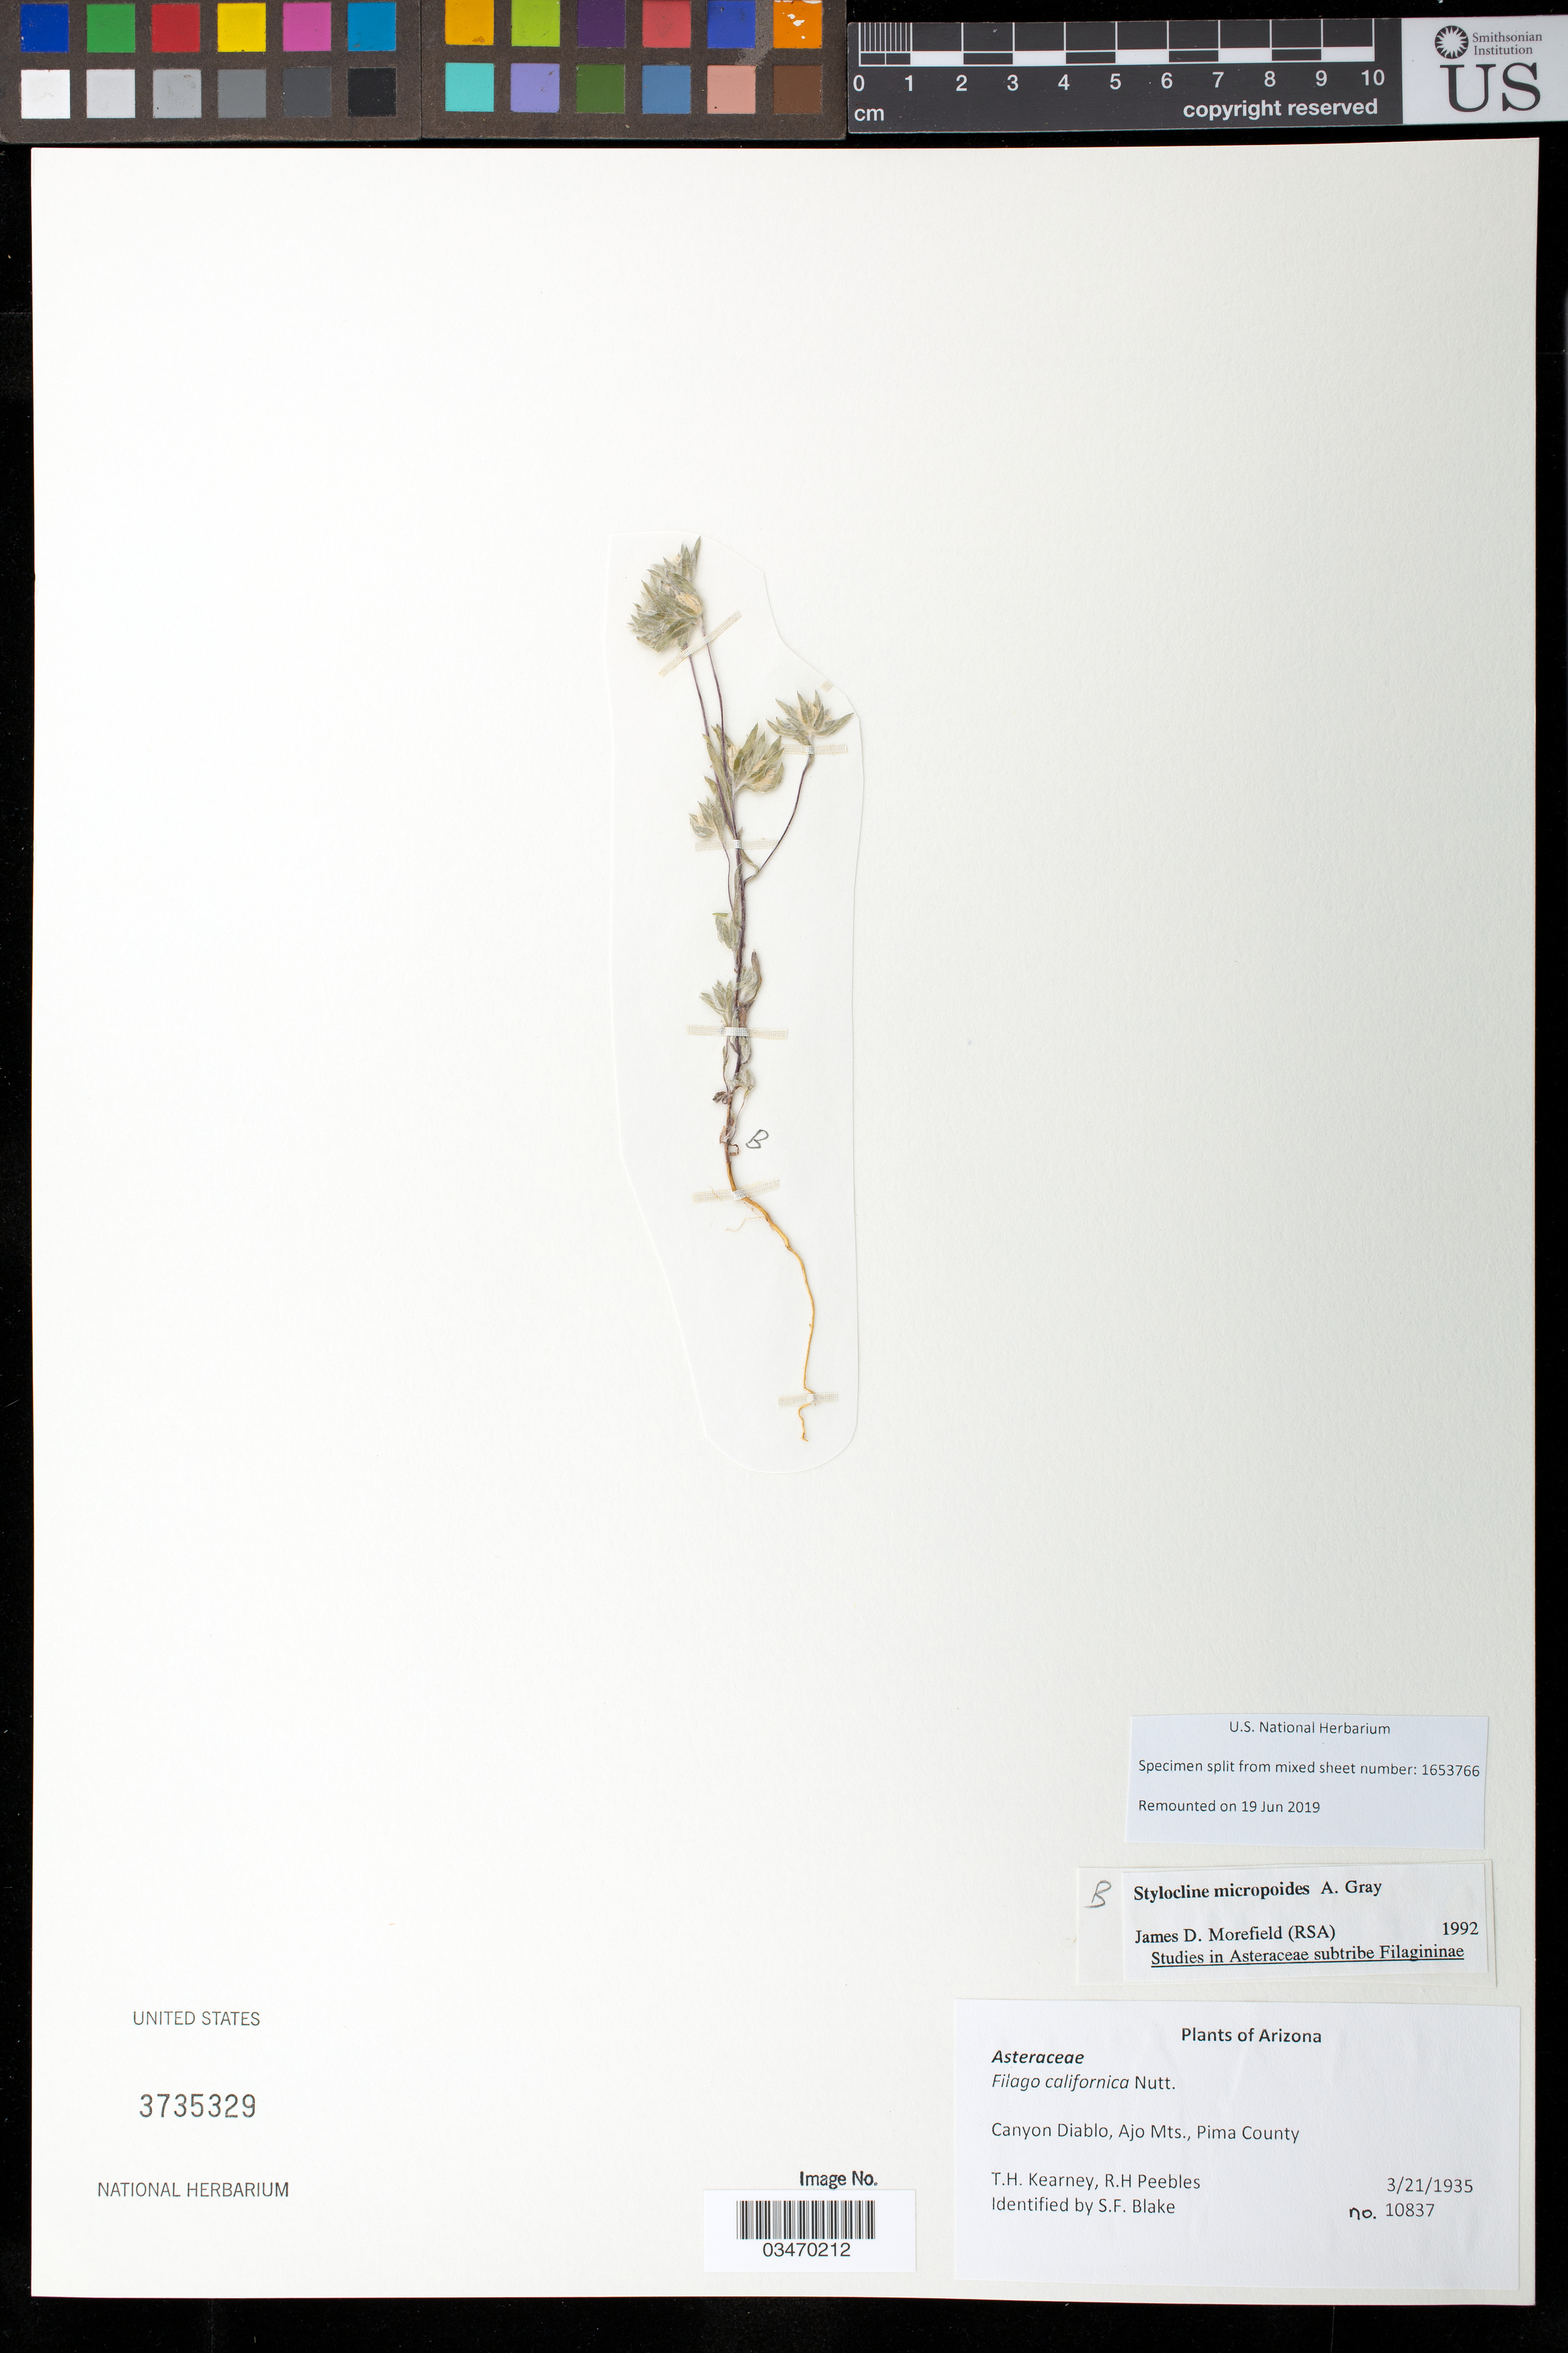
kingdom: Plantae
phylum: Tracheophyta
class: Magnoliopsida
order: Asterales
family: Asteraceae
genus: Stylocline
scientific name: Stylocline micropoides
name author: A. Gray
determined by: Blake, Sydney F.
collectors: T. H. Kearney & R. H. Peebles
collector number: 10837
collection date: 1935-03-21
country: United States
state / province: Arizona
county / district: Pima County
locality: Canyon Diablo, Ajo Mts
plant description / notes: Specimen split from mixed sheet no. 1653766. Remounted 19 Jun 2019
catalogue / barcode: US 3735329